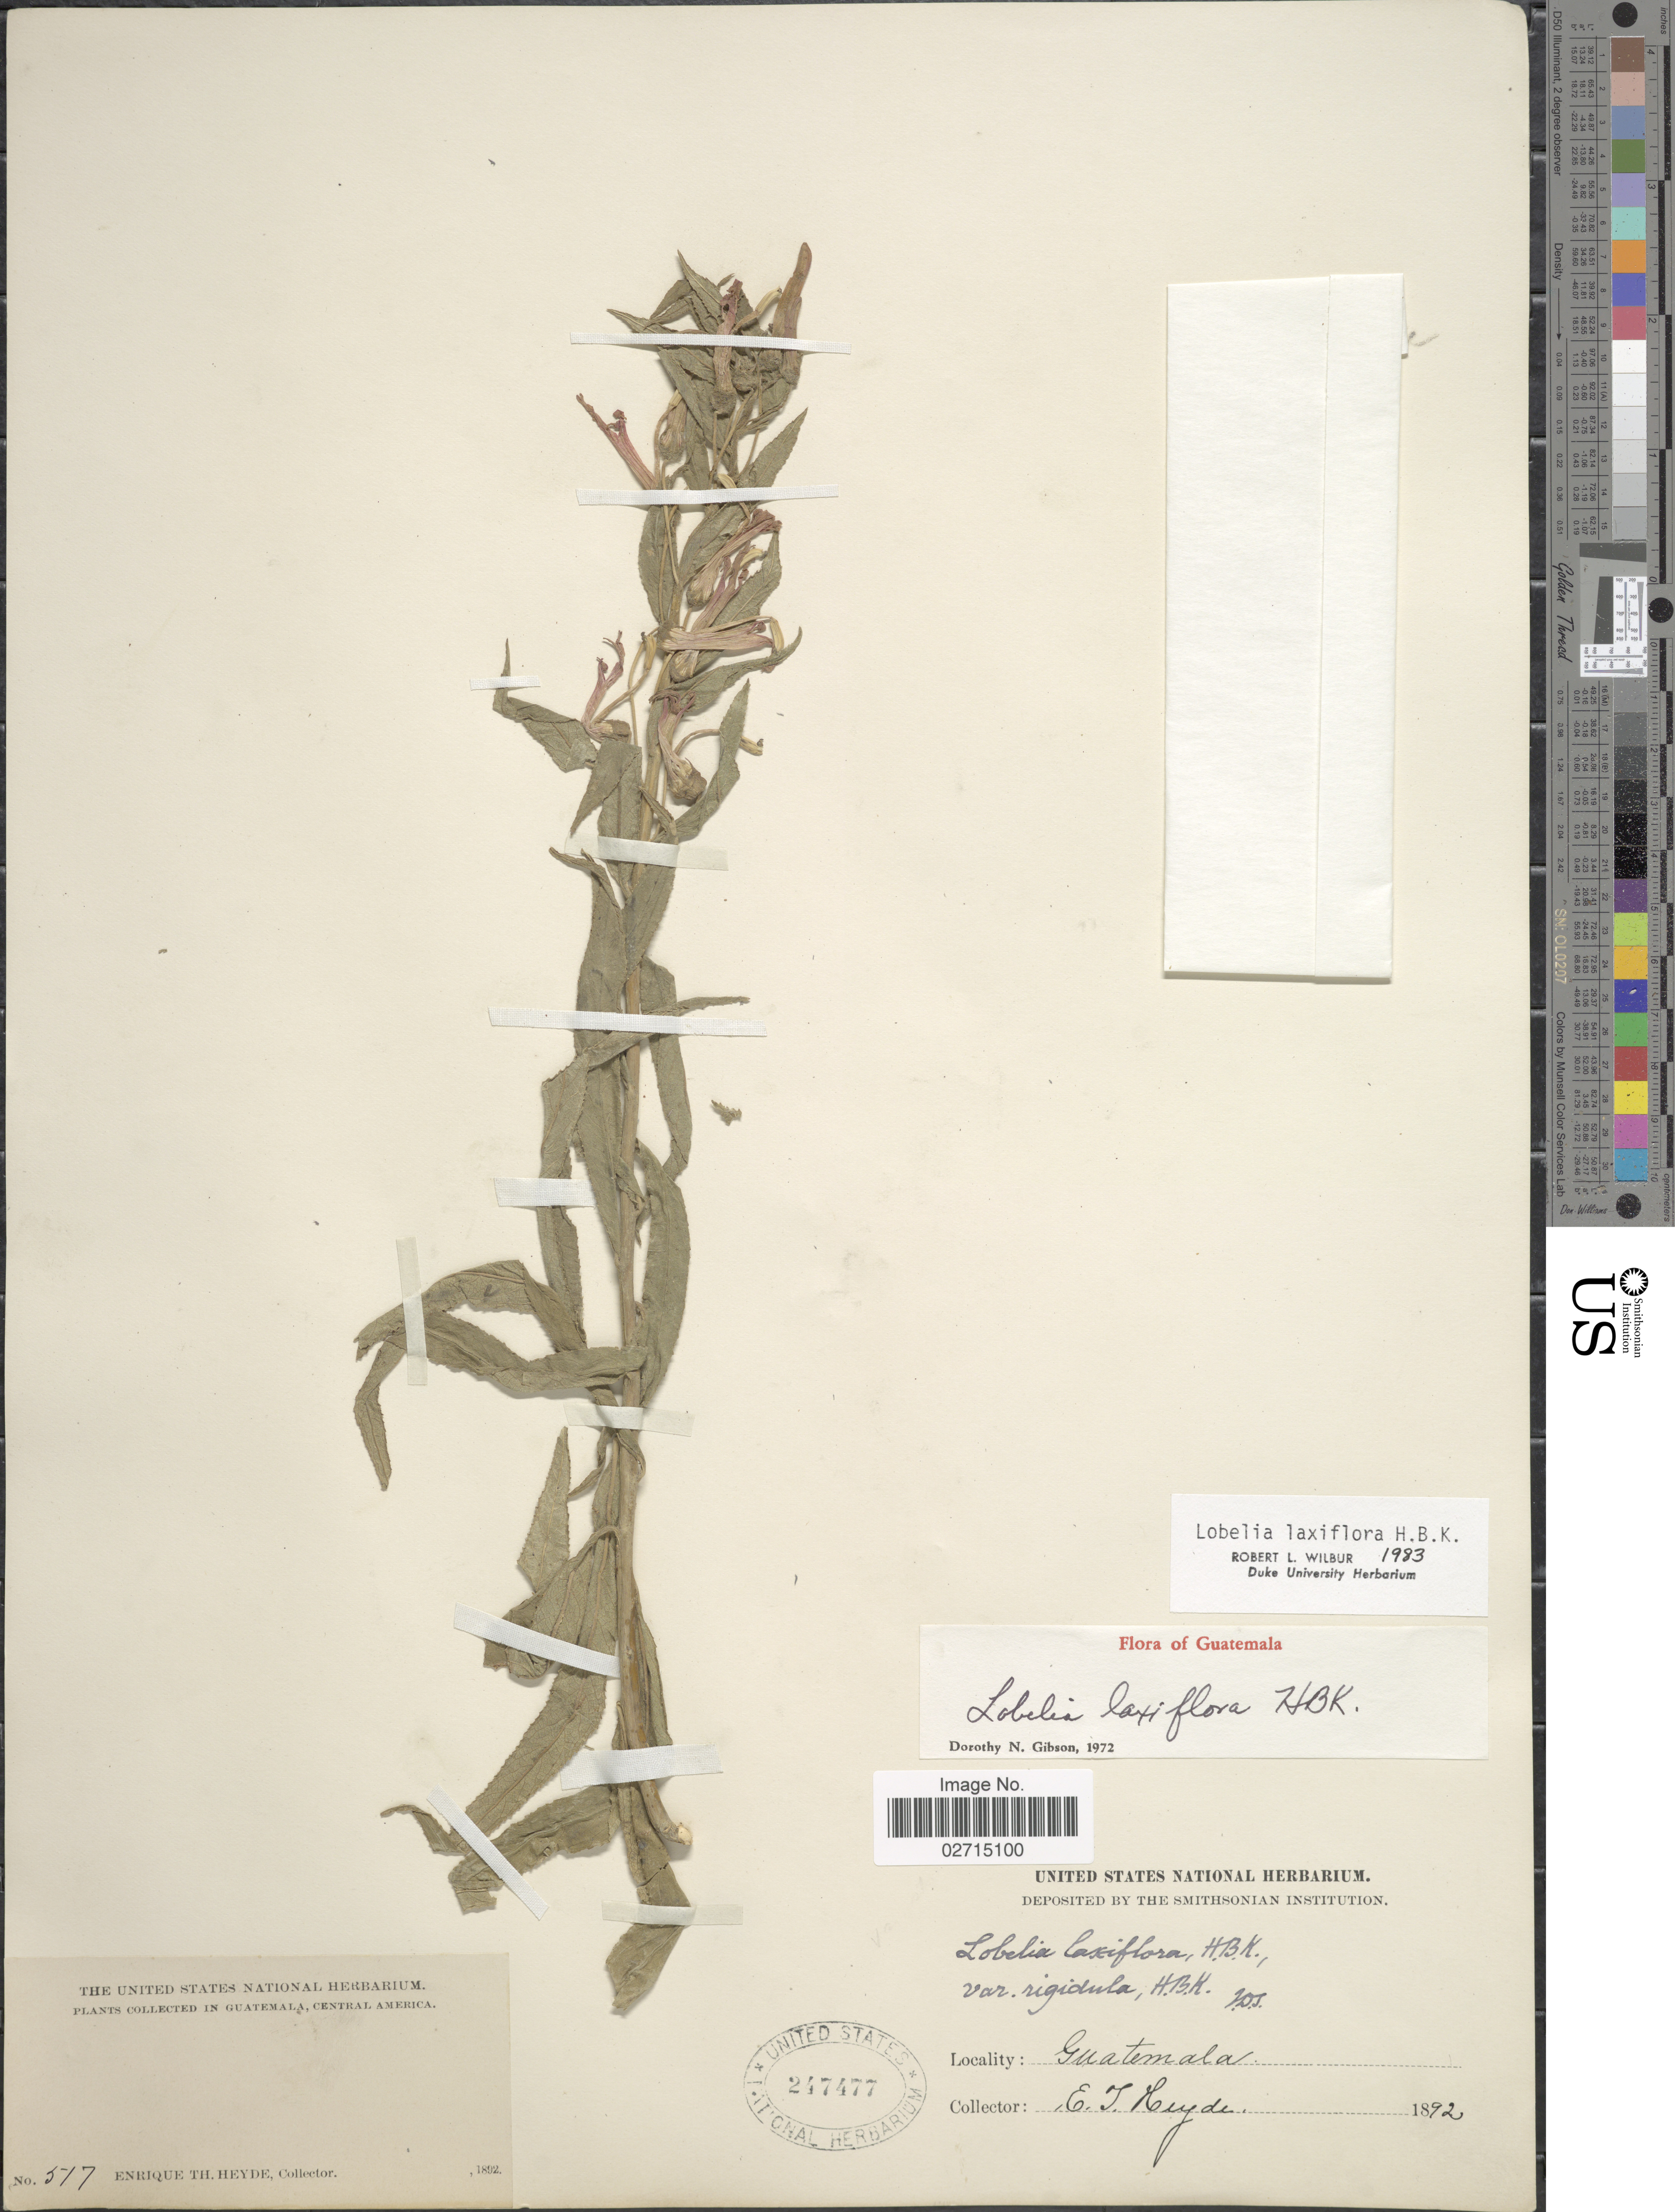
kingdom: Plantae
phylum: Tracheophyta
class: Magnoliopsida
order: Asterales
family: Campanulaceae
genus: Lobelia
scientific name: Lobelia laxiflora subsp. laxiflora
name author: Kunth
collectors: E. T. Heyde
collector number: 517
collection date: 1892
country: Guatemala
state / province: Guatemala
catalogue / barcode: US 247477